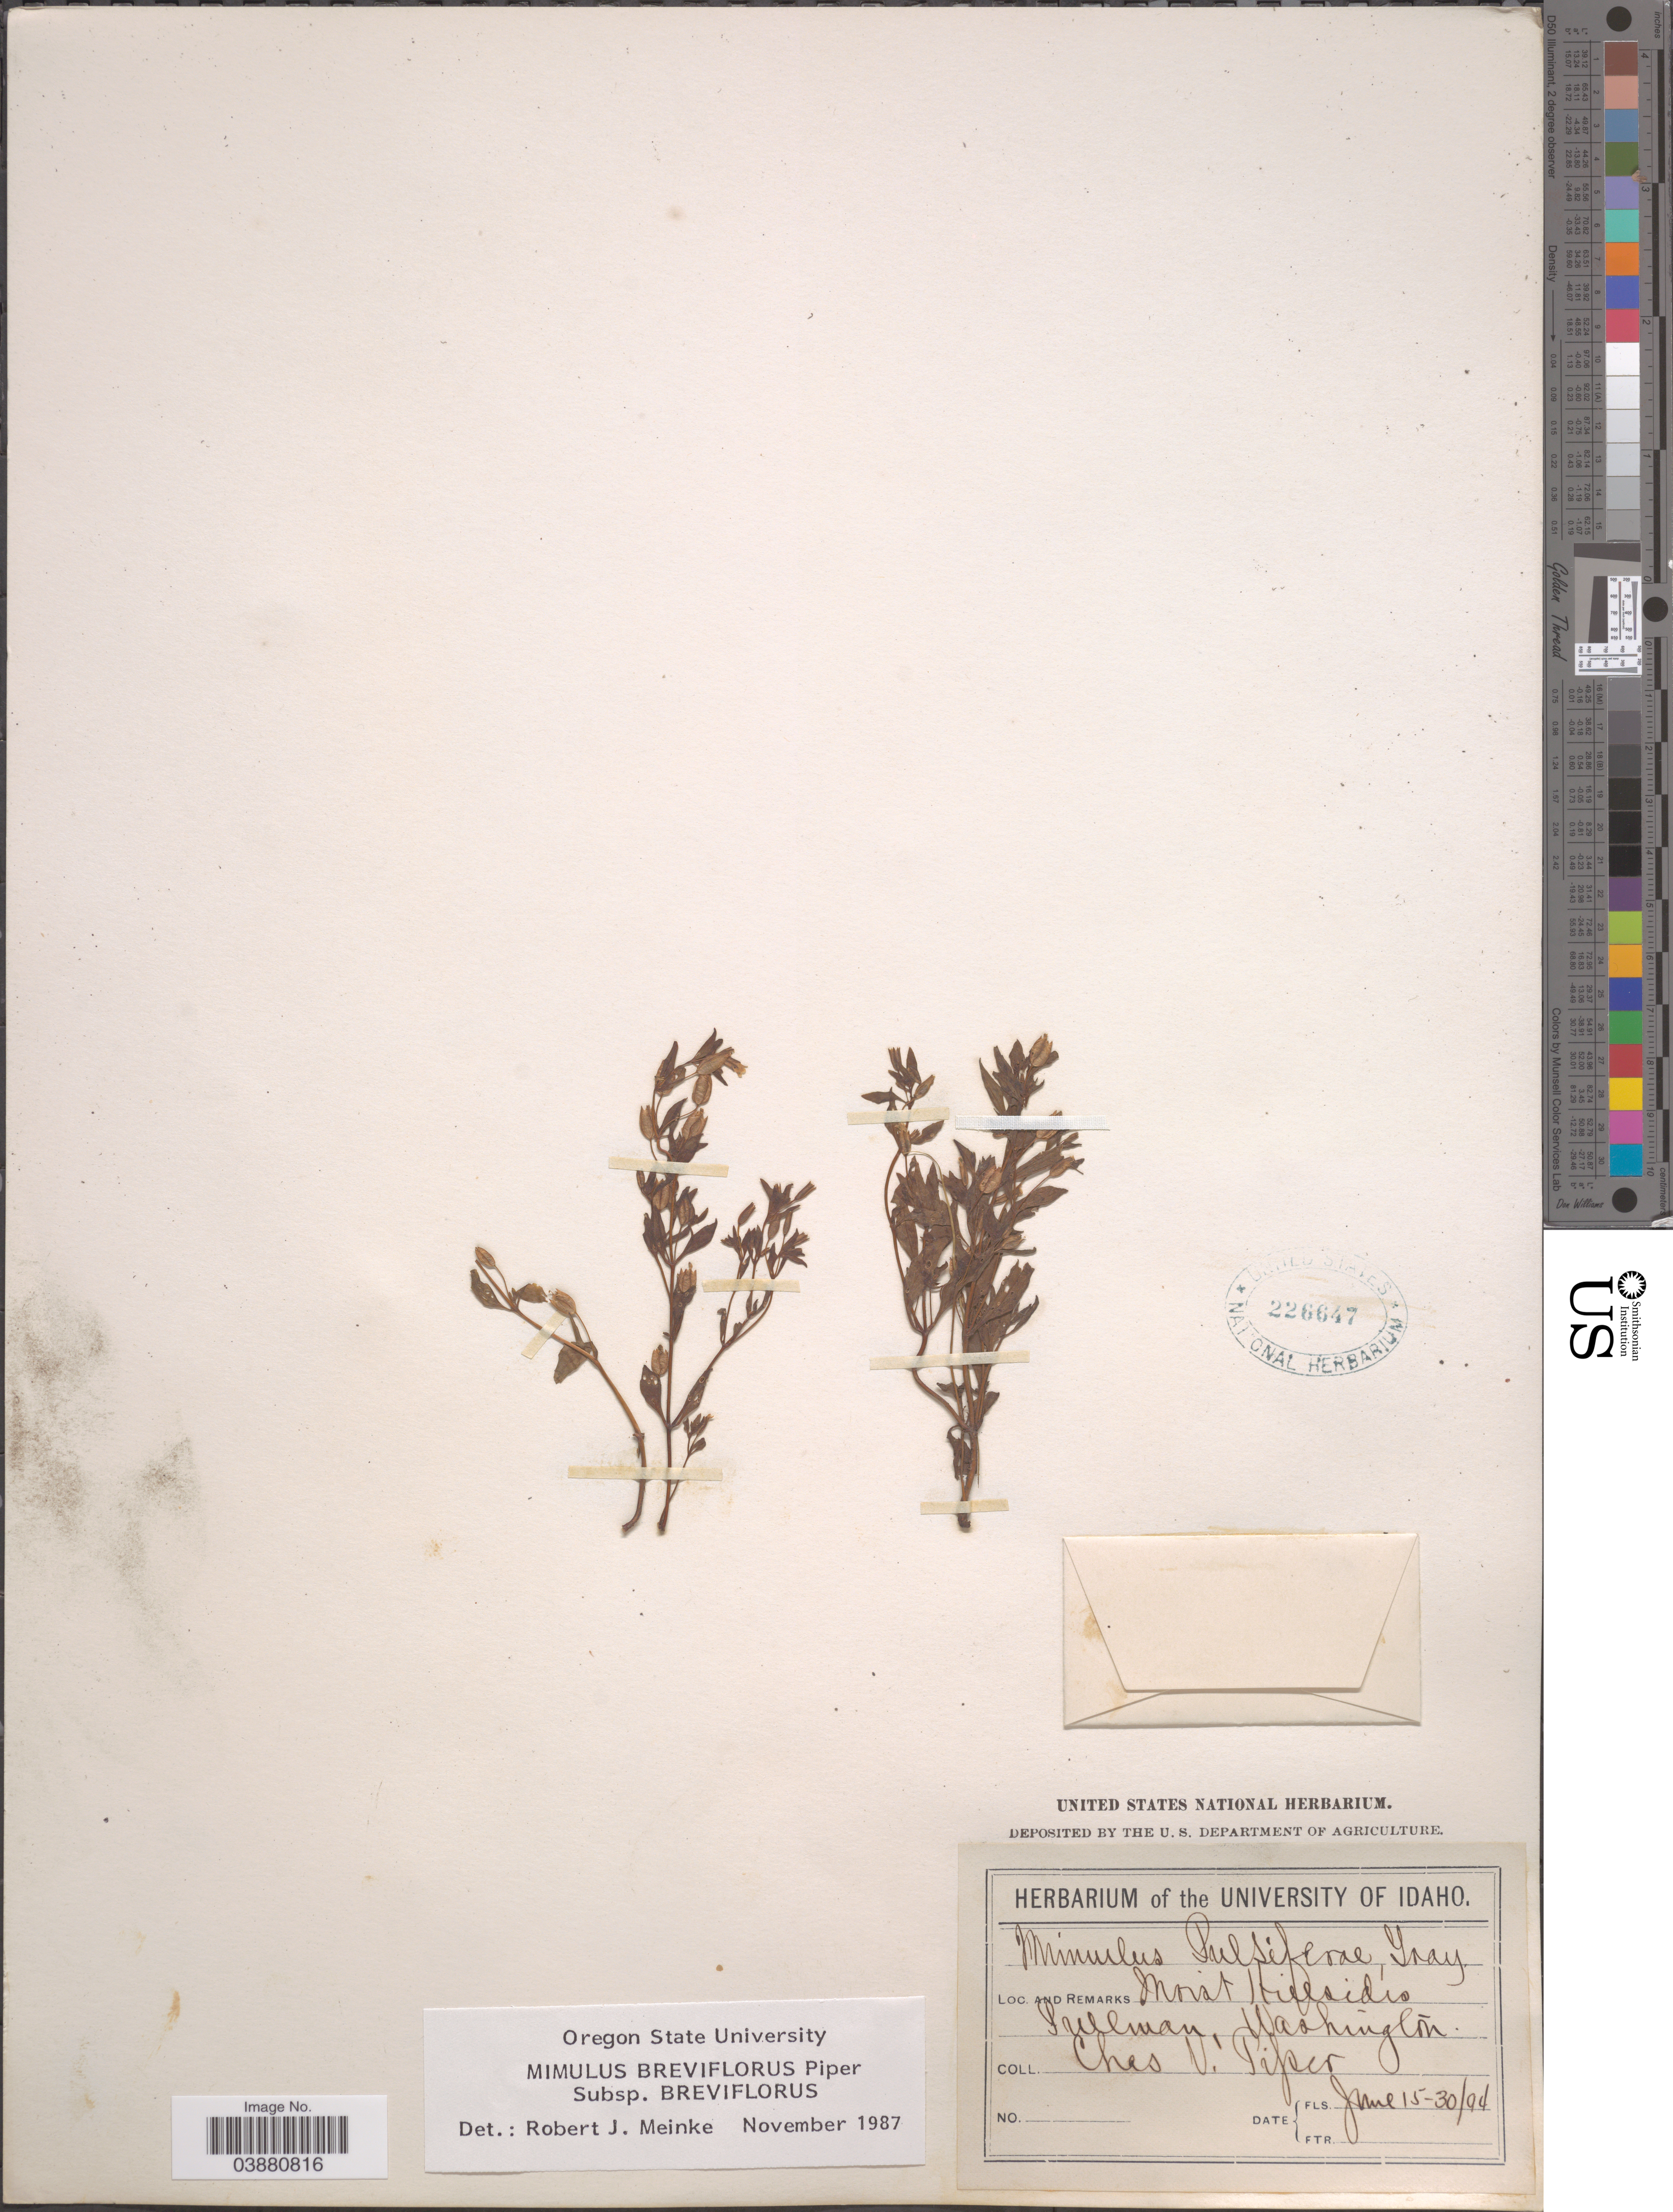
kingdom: Plantae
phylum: Tracheophyta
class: Magnoliopsida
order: Lamiales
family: Phrymaceae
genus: Mimulus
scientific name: Mimulus breviflorus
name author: Piper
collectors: C. V. Piper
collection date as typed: Transcribed d/m/y: 15/6/94 to 30/6/94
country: United States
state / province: Washington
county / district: Whitman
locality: Moist Hillsides Pullman.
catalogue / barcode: US 226647